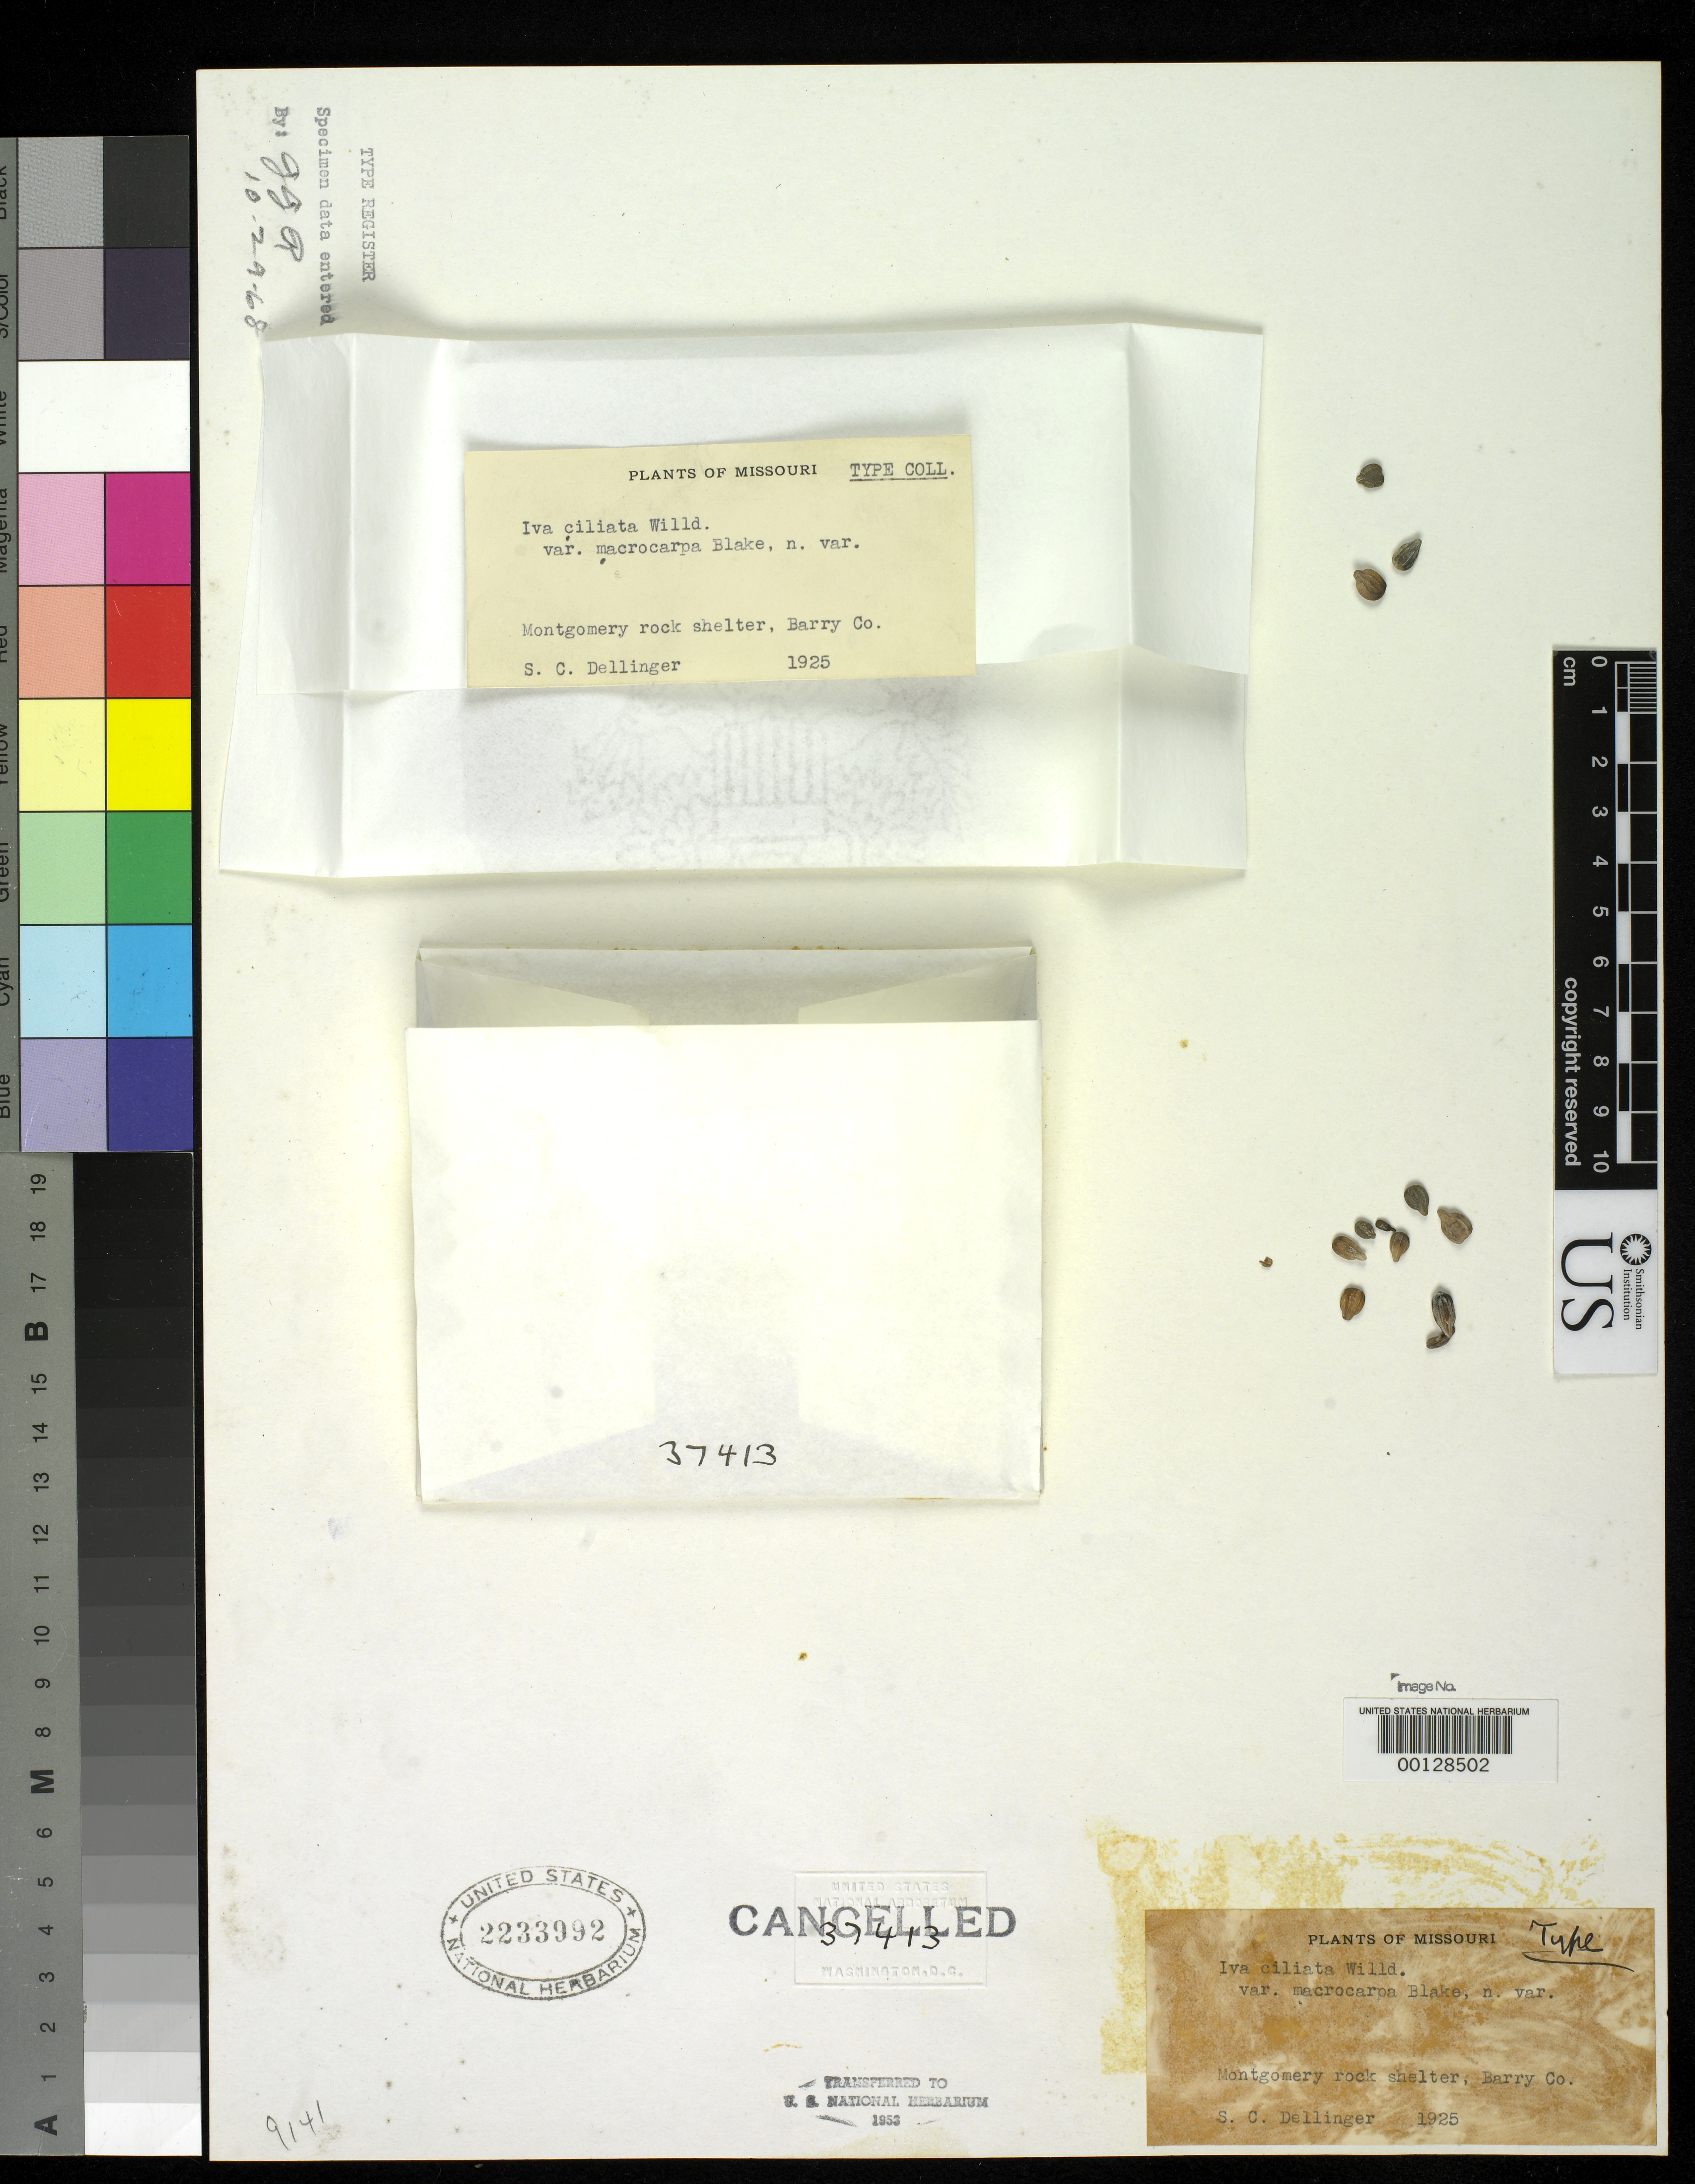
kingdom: Plantae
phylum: Tracheophyta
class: Magnoliopsida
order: Asterales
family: Asteraceae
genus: Iva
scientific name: Iva ciliata var. macrocarpa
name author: S.F. Blake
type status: Holotype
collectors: S. Dellinger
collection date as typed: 1925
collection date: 1925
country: United States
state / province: Missouri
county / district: Barry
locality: Montgomery.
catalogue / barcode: US 2233992